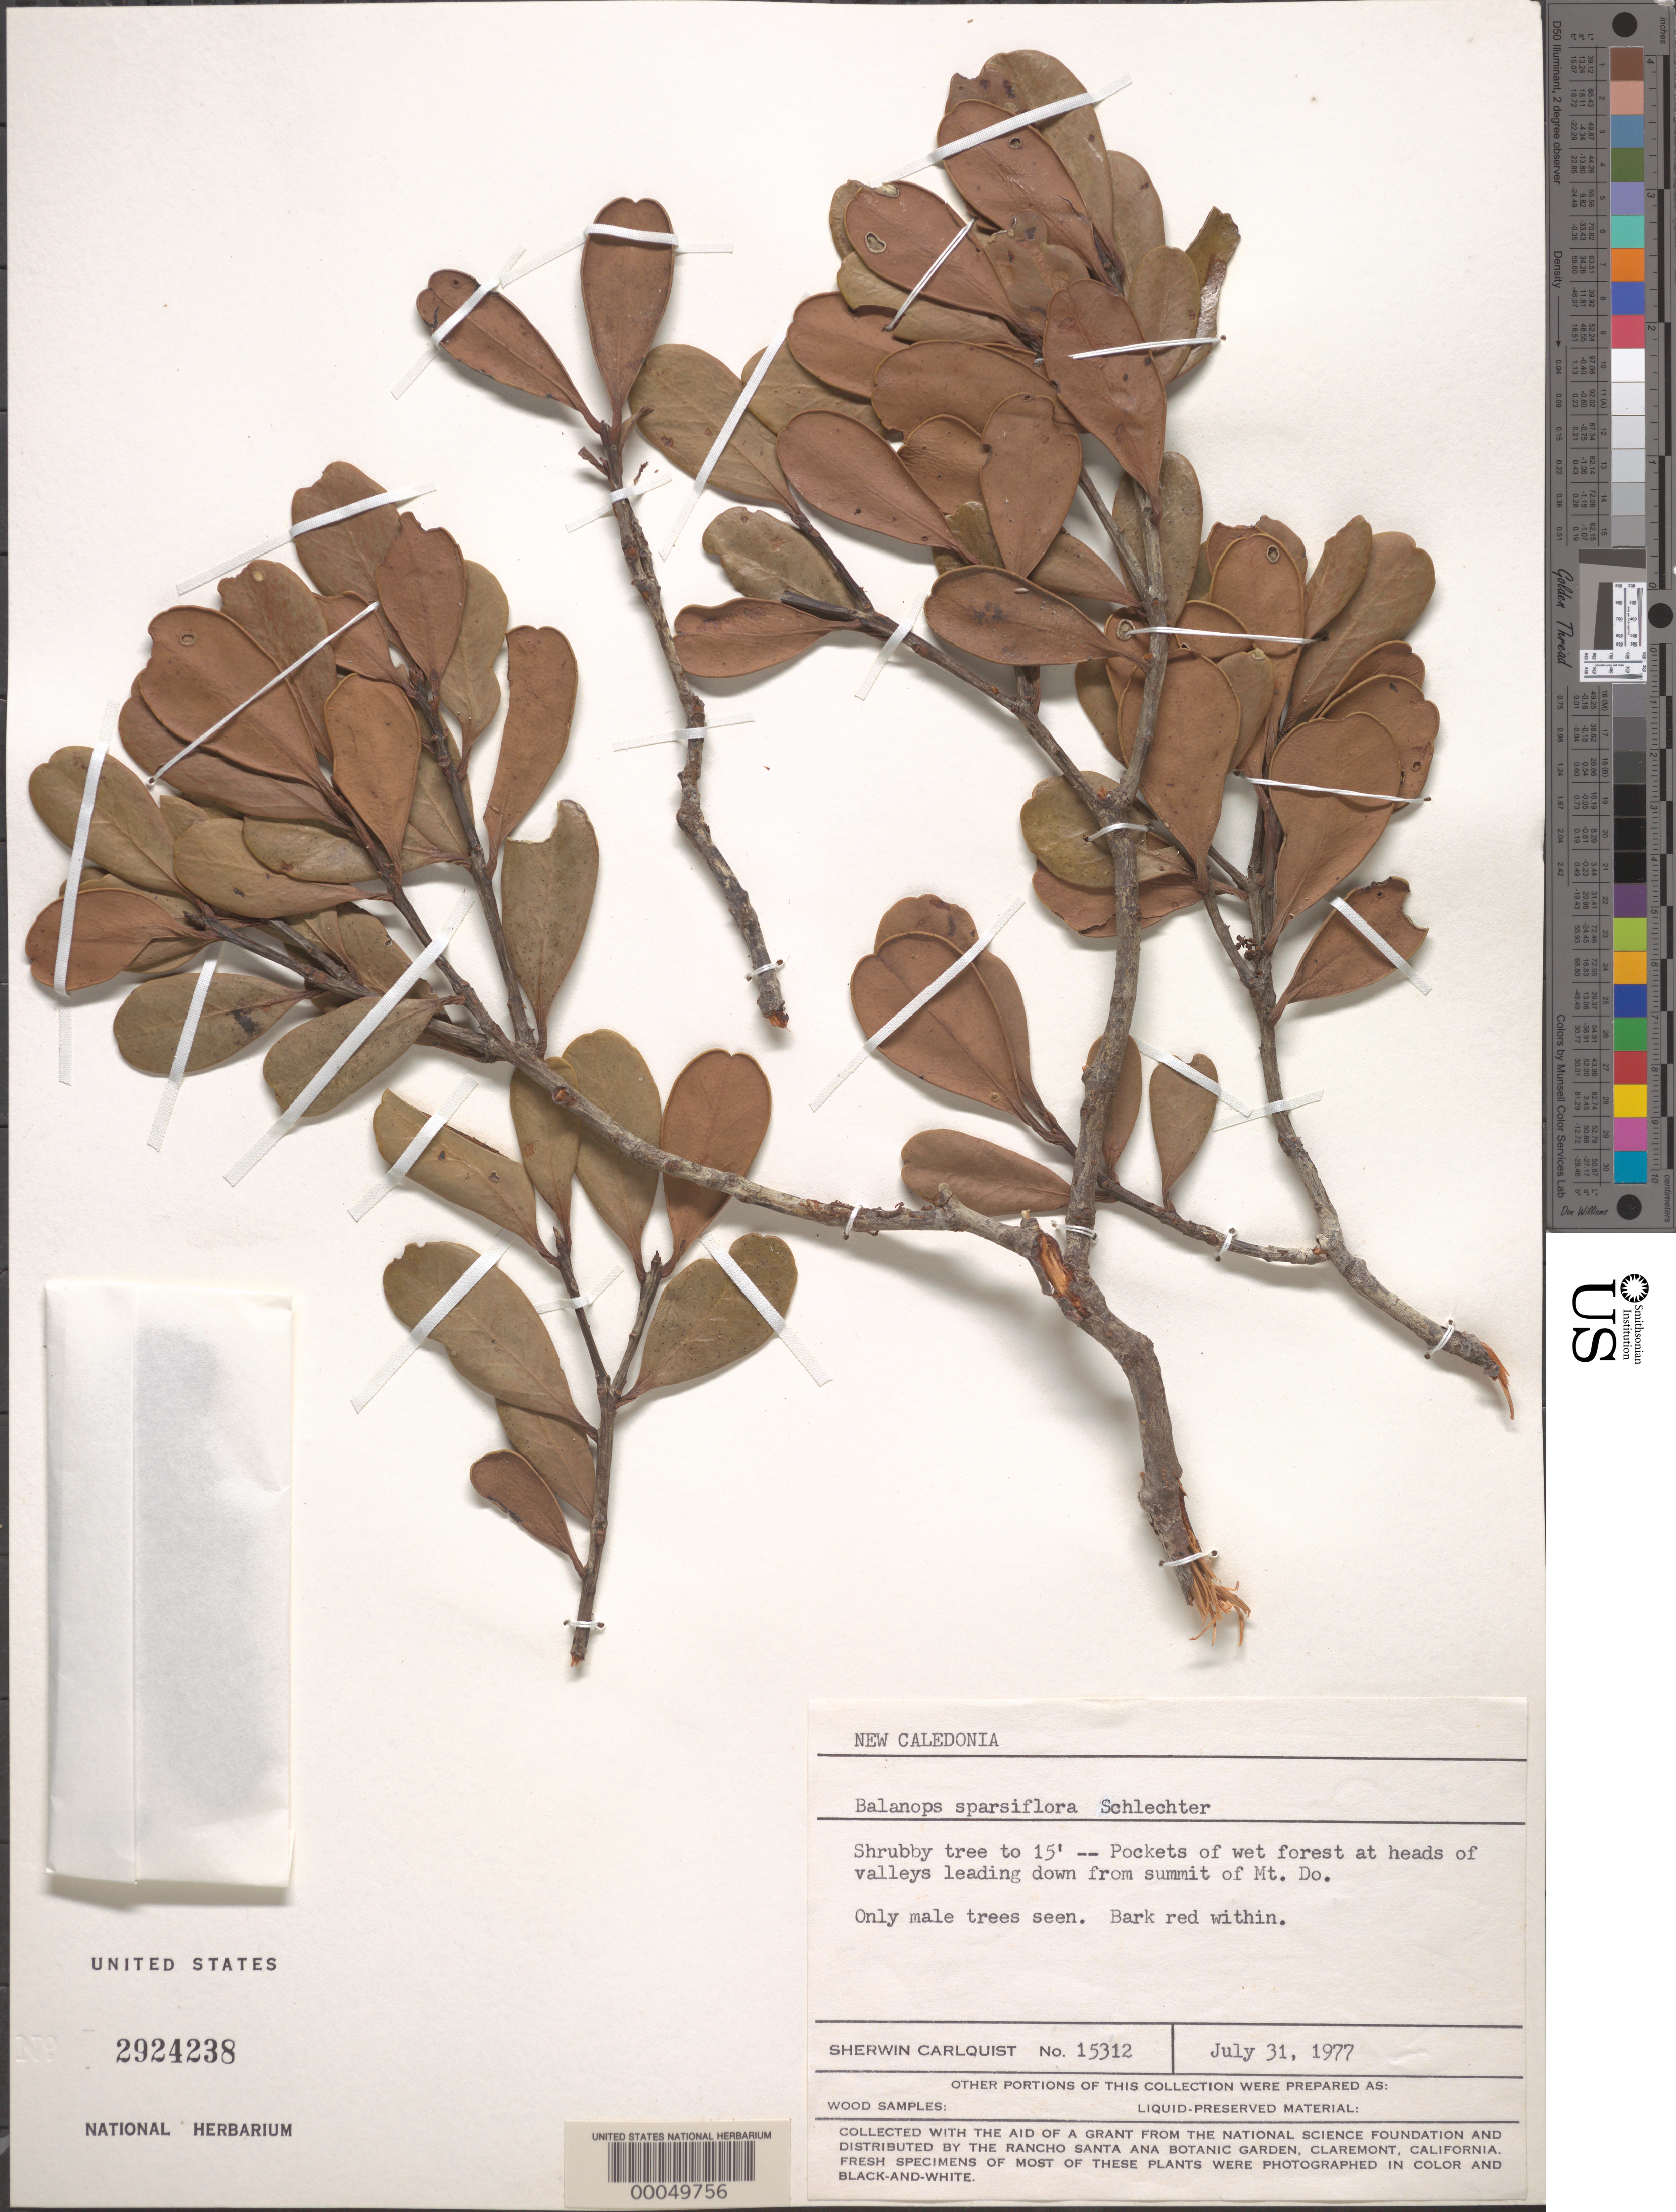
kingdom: Plantae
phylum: Tracheophyta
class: Magnoliopsida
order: Malpighiales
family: Balanopaceae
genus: Balanops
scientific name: Balanops sparsiflora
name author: (Schltr.) Hjelmq.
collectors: S. Carlquist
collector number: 15312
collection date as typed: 31 Jul 1977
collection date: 1977-07-31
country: New Caledonia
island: New Caledonia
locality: At heads of valleys leading down from mt do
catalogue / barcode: US 2924238